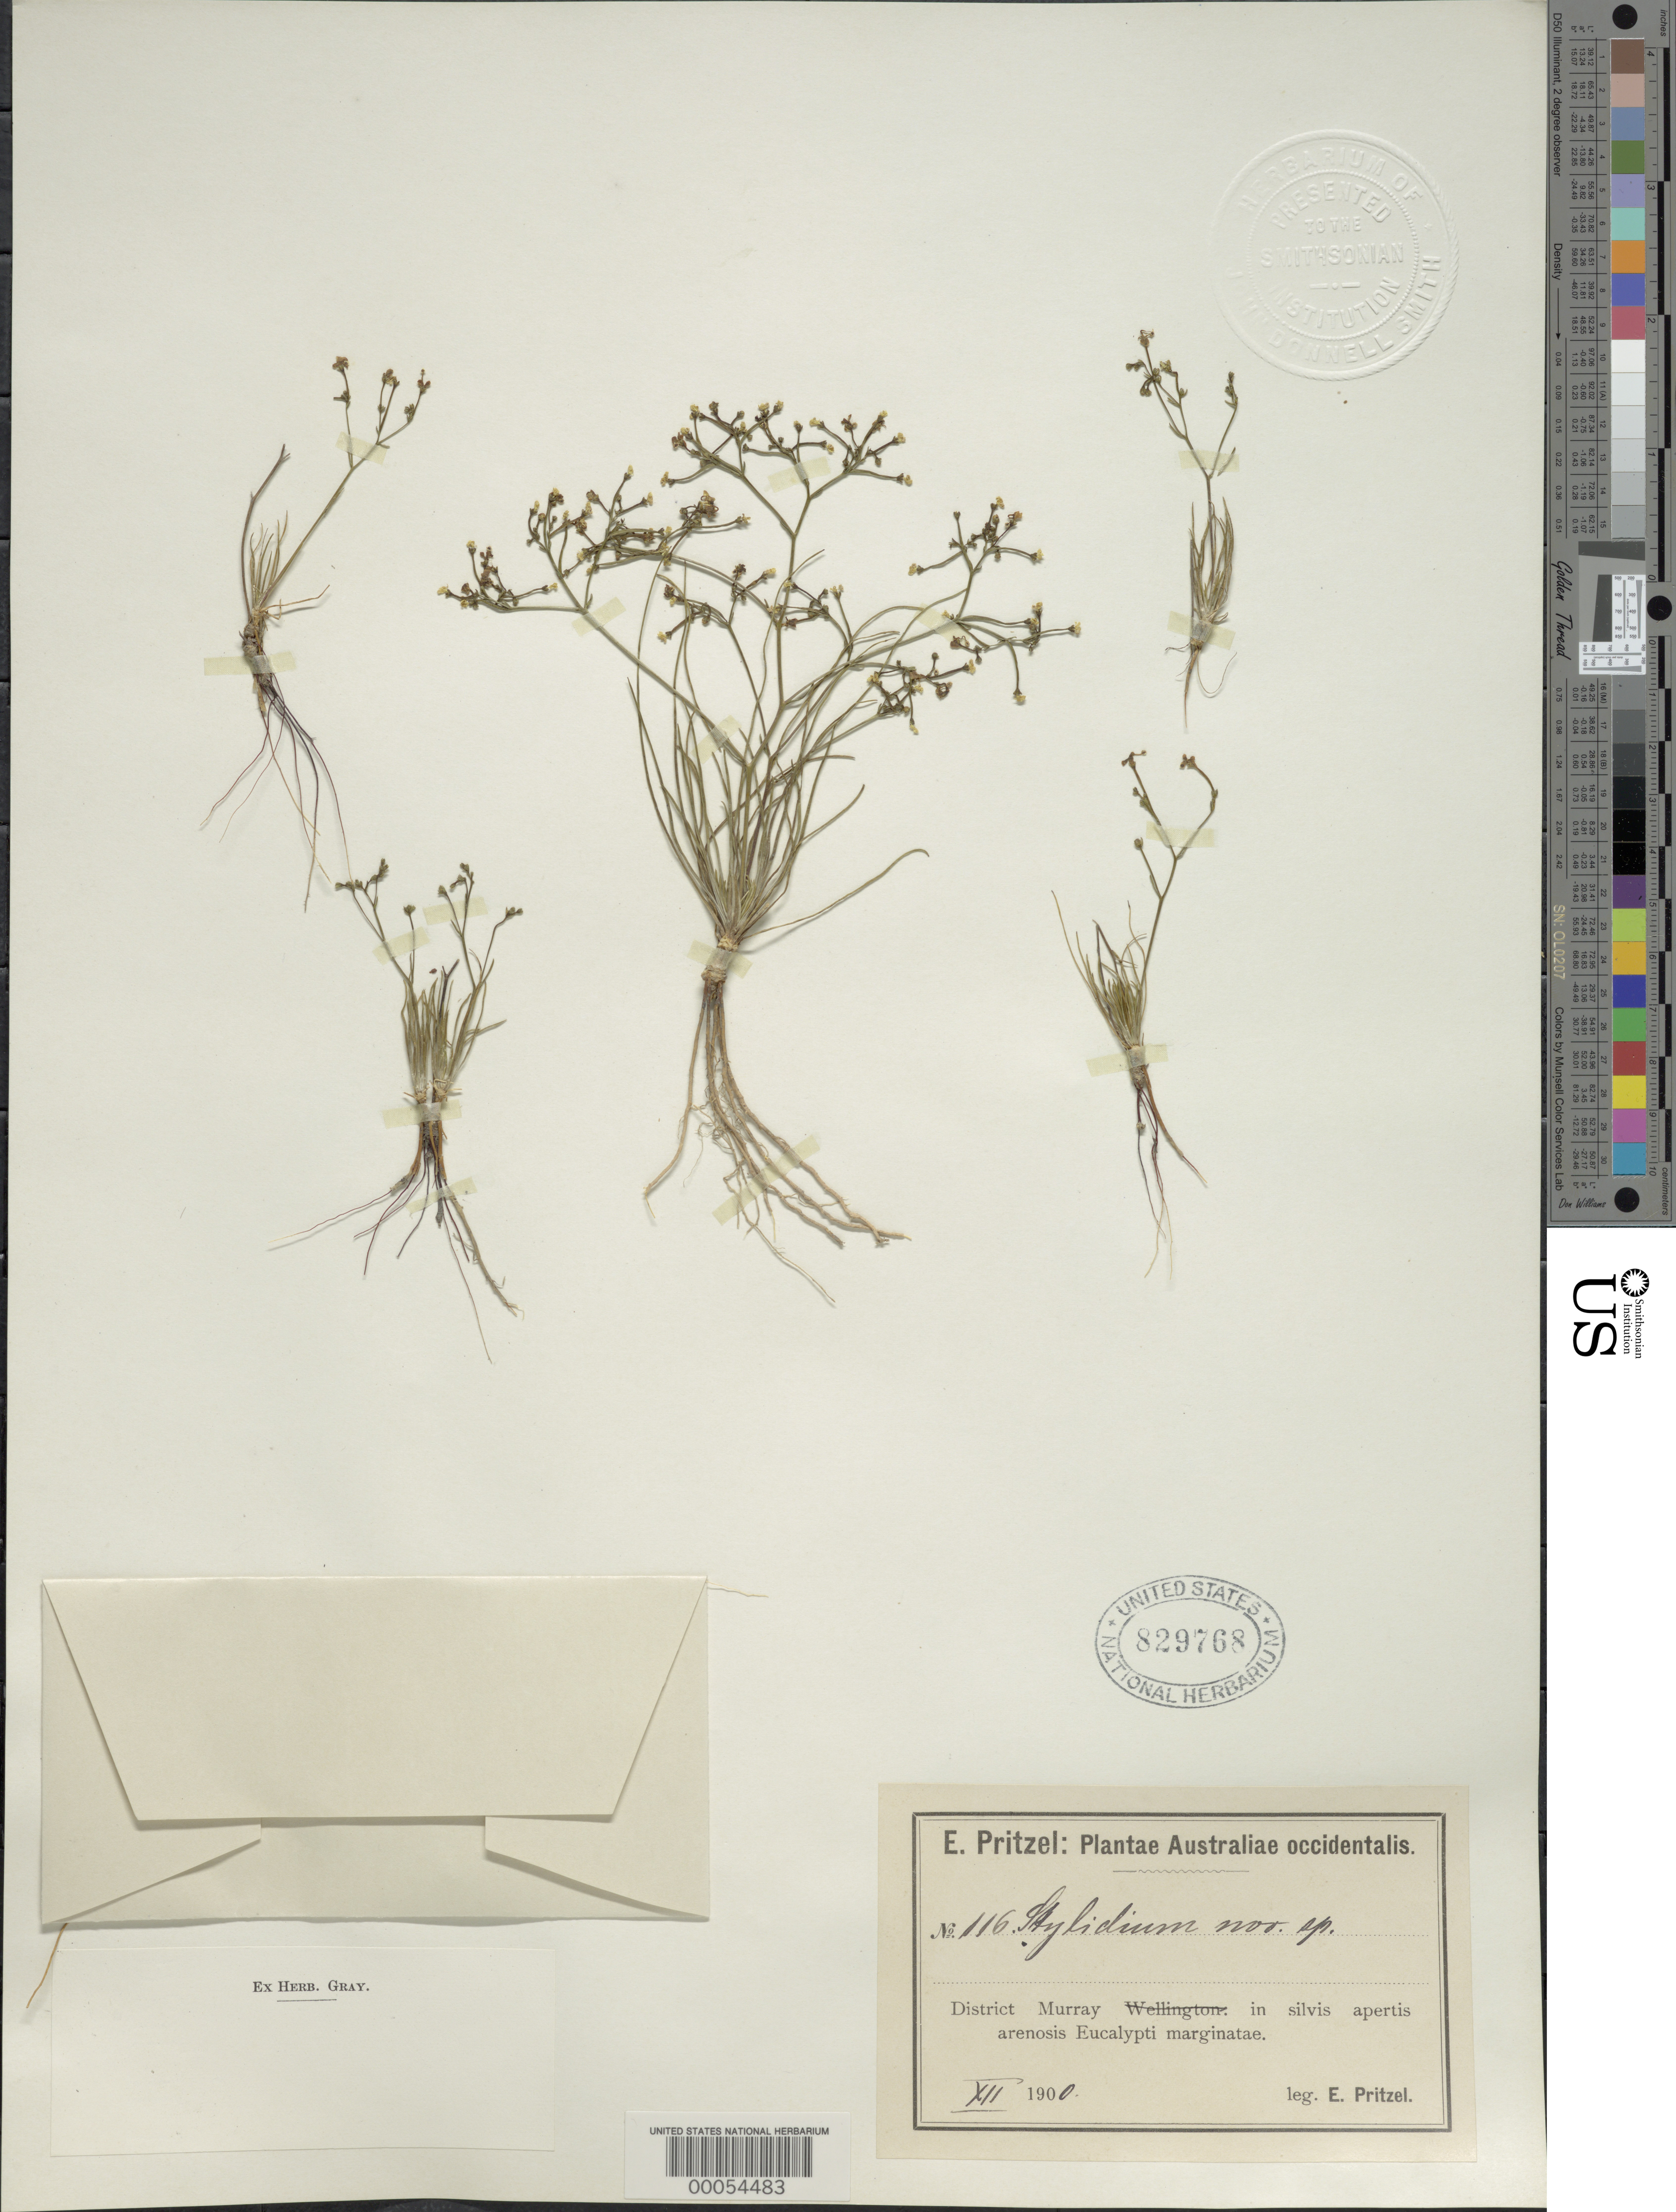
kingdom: Plantae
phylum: Tracheophyta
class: Magnoliopsida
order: Asterales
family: Stylidiaceae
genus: Stylidium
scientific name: Stylidium sp.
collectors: E. G. Pritzel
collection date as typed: Dec 1900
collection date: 1900-12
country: Australia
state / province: Western Australia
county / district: Murray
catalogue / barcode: US 829768